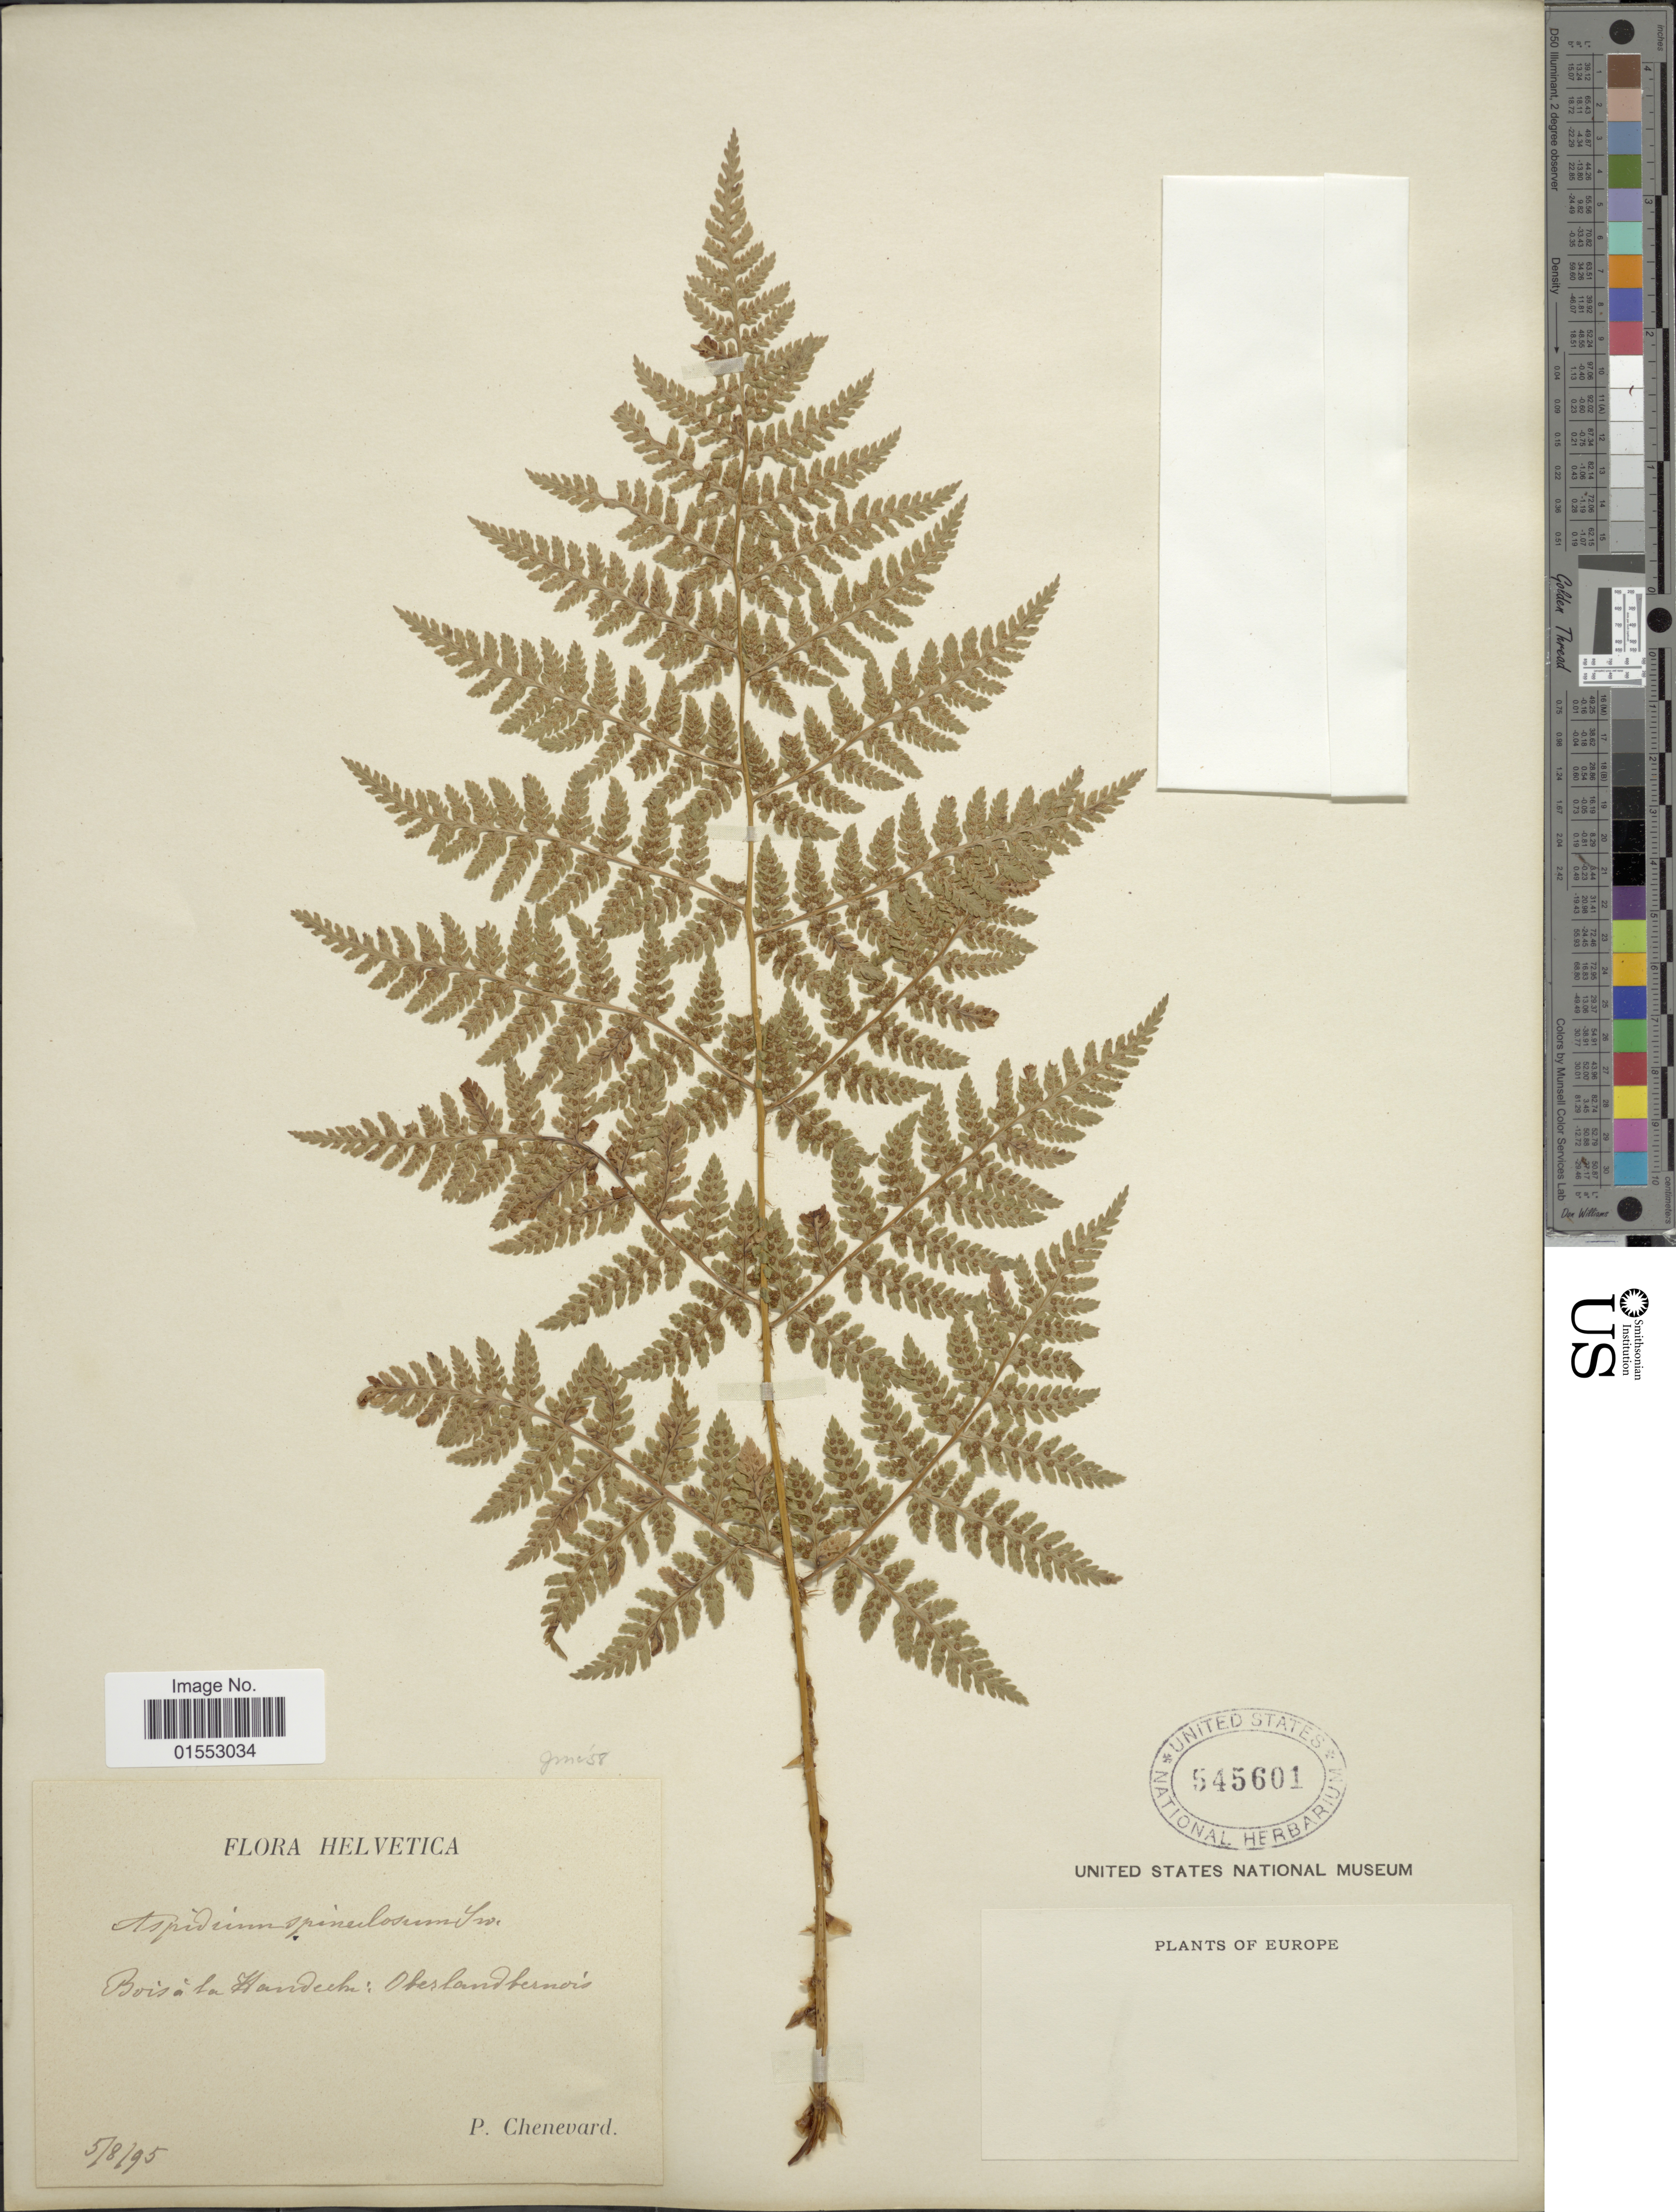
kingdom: Plantae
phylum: Tracheophyta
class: Polypodiopsida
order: Polypodiales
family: Dryopteridaceae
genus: Dryopteris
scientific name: Dryopteris carthusiana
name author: (Villars) H.P. Fuchs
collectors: P. Chenevard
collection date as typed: Transcribed d/m/y: 5/8/95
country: Switzerland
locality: Flora Helvetica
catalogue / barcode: US 545601